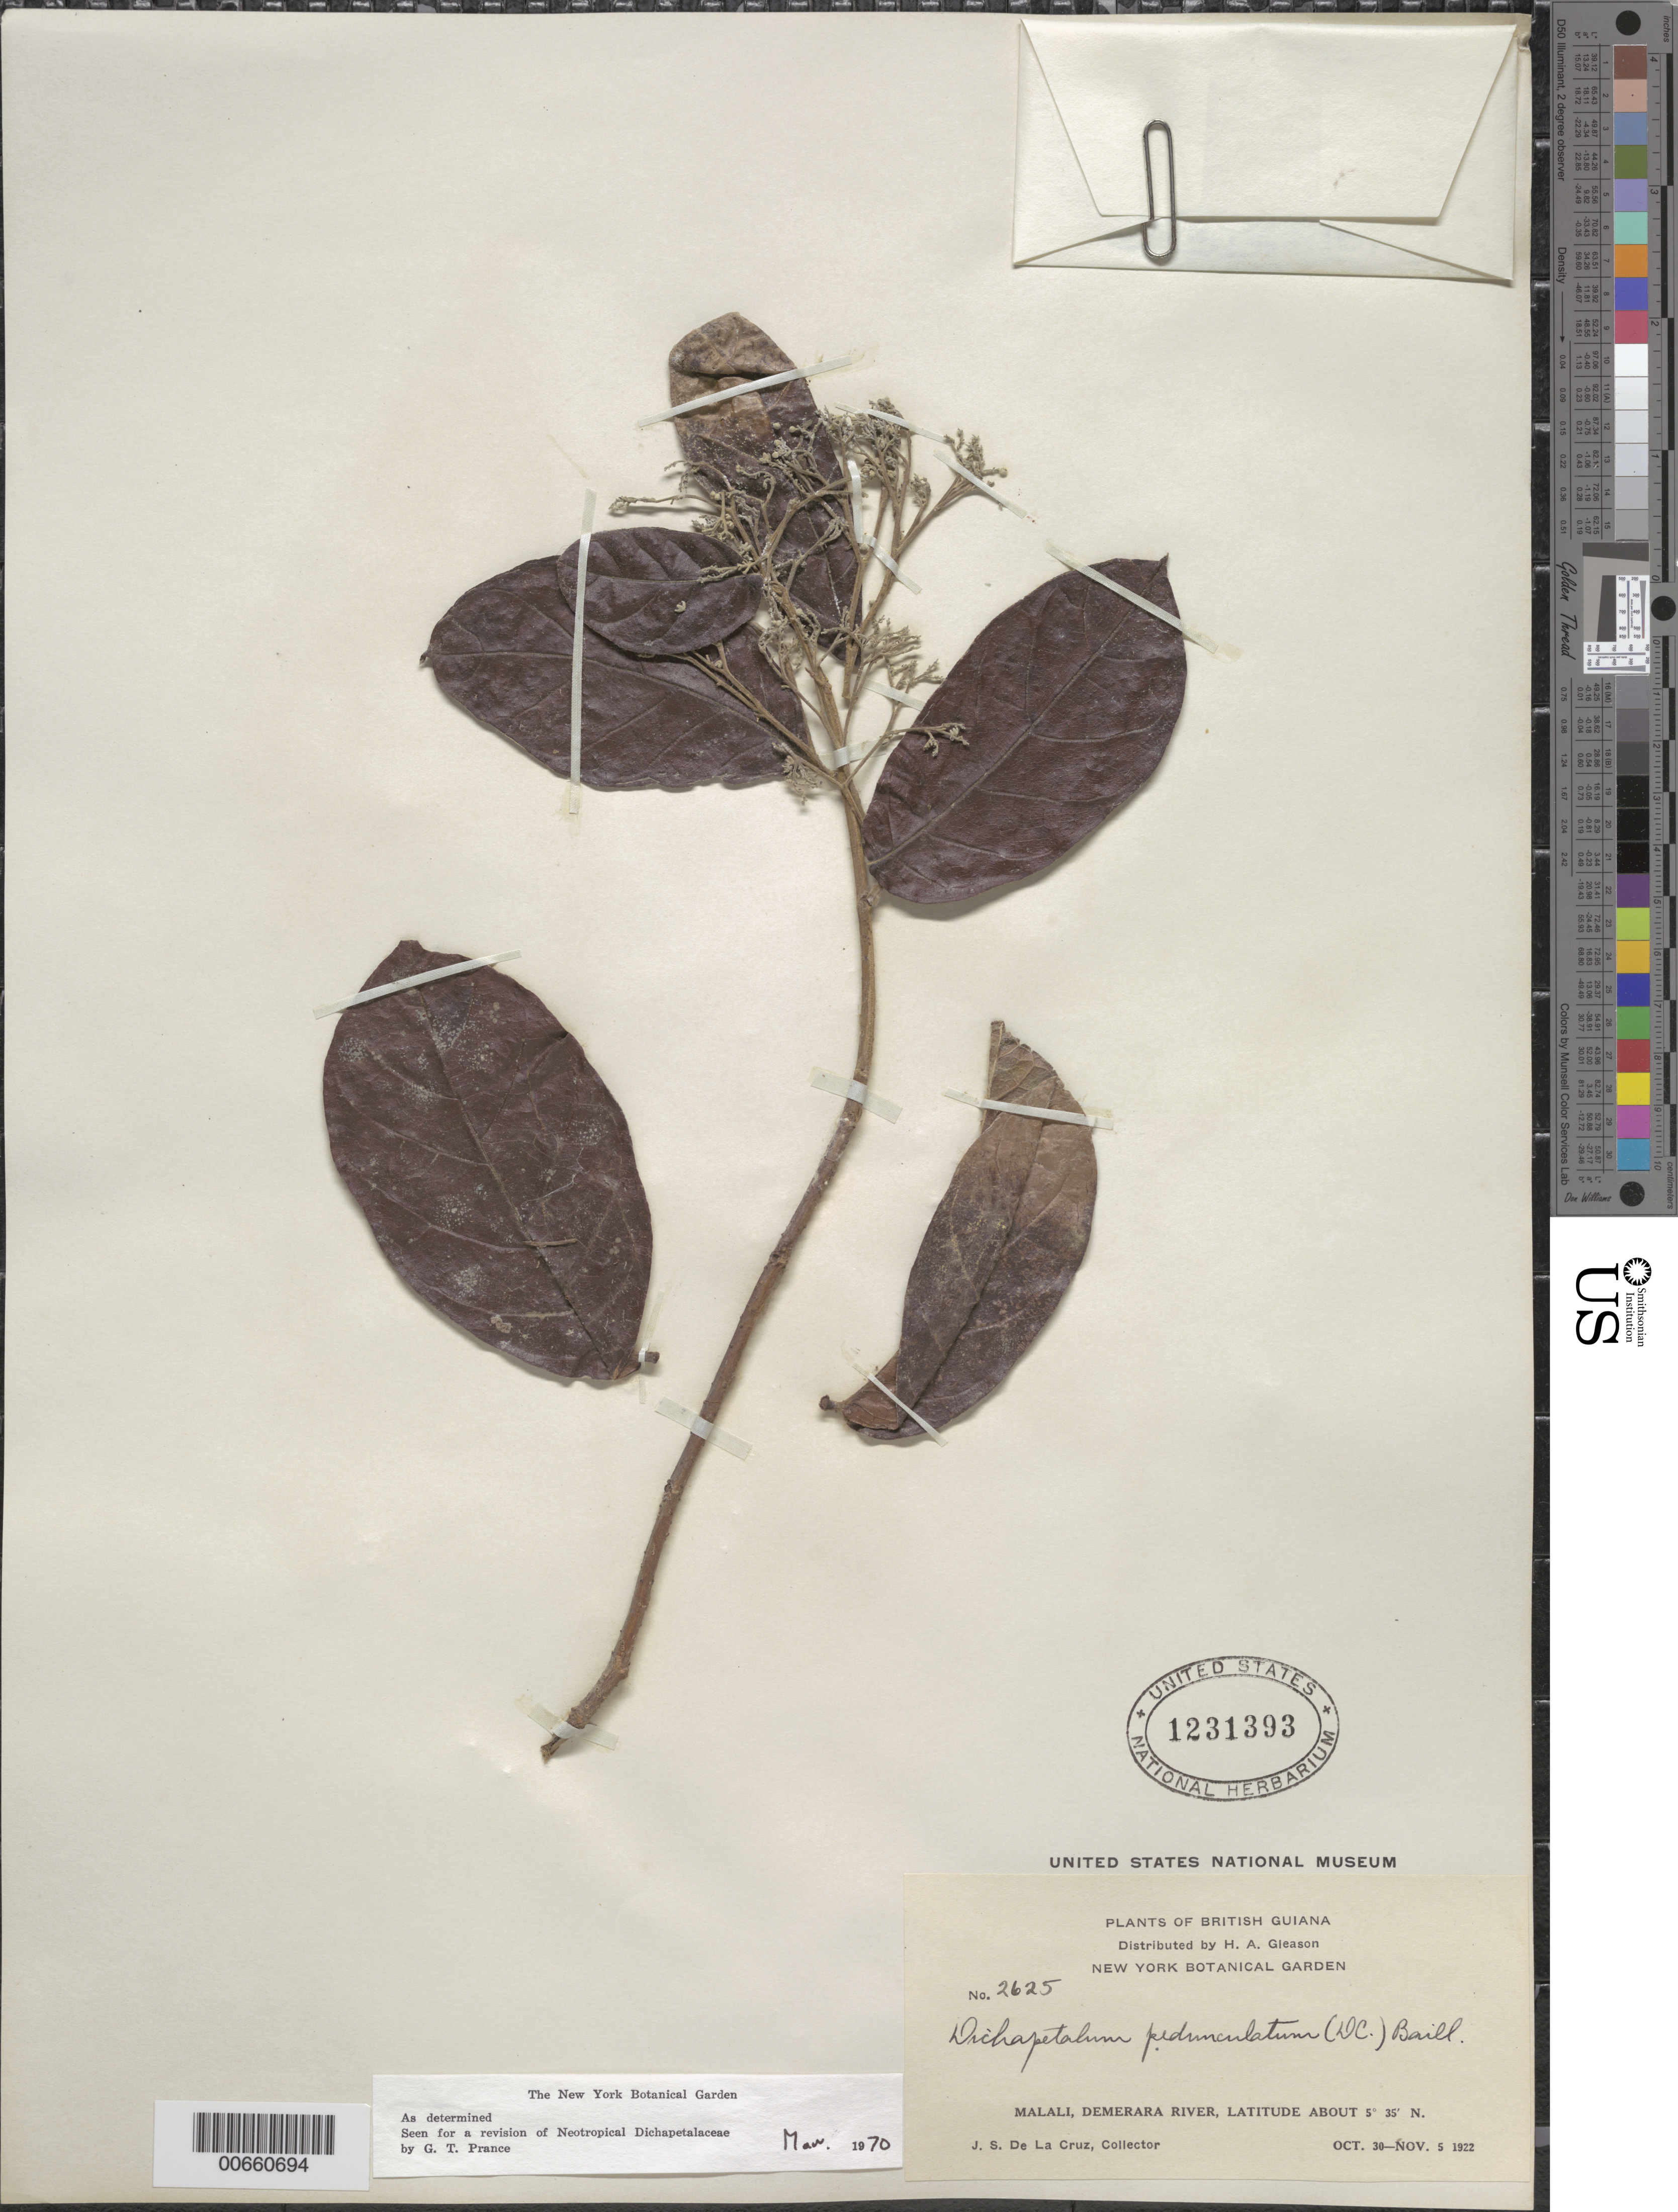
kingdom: Plantae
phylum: Tracheophyta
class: Magnoliopsida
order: Malpighiales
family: Dichapetalaceae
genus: Dichapetalum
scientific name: Dichapetalum pedunculatum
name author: (DC.) Baill.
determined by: Prance, G. T.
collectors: J. S. de la Cruz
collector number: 2625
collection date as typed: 30-Oct-22 to 5-Nov-22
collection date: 1922-10-30/1922-11-05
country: Guyana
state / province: U. Demerara-Berbice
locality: Malali, Demerara R.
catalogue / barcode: US 1231393